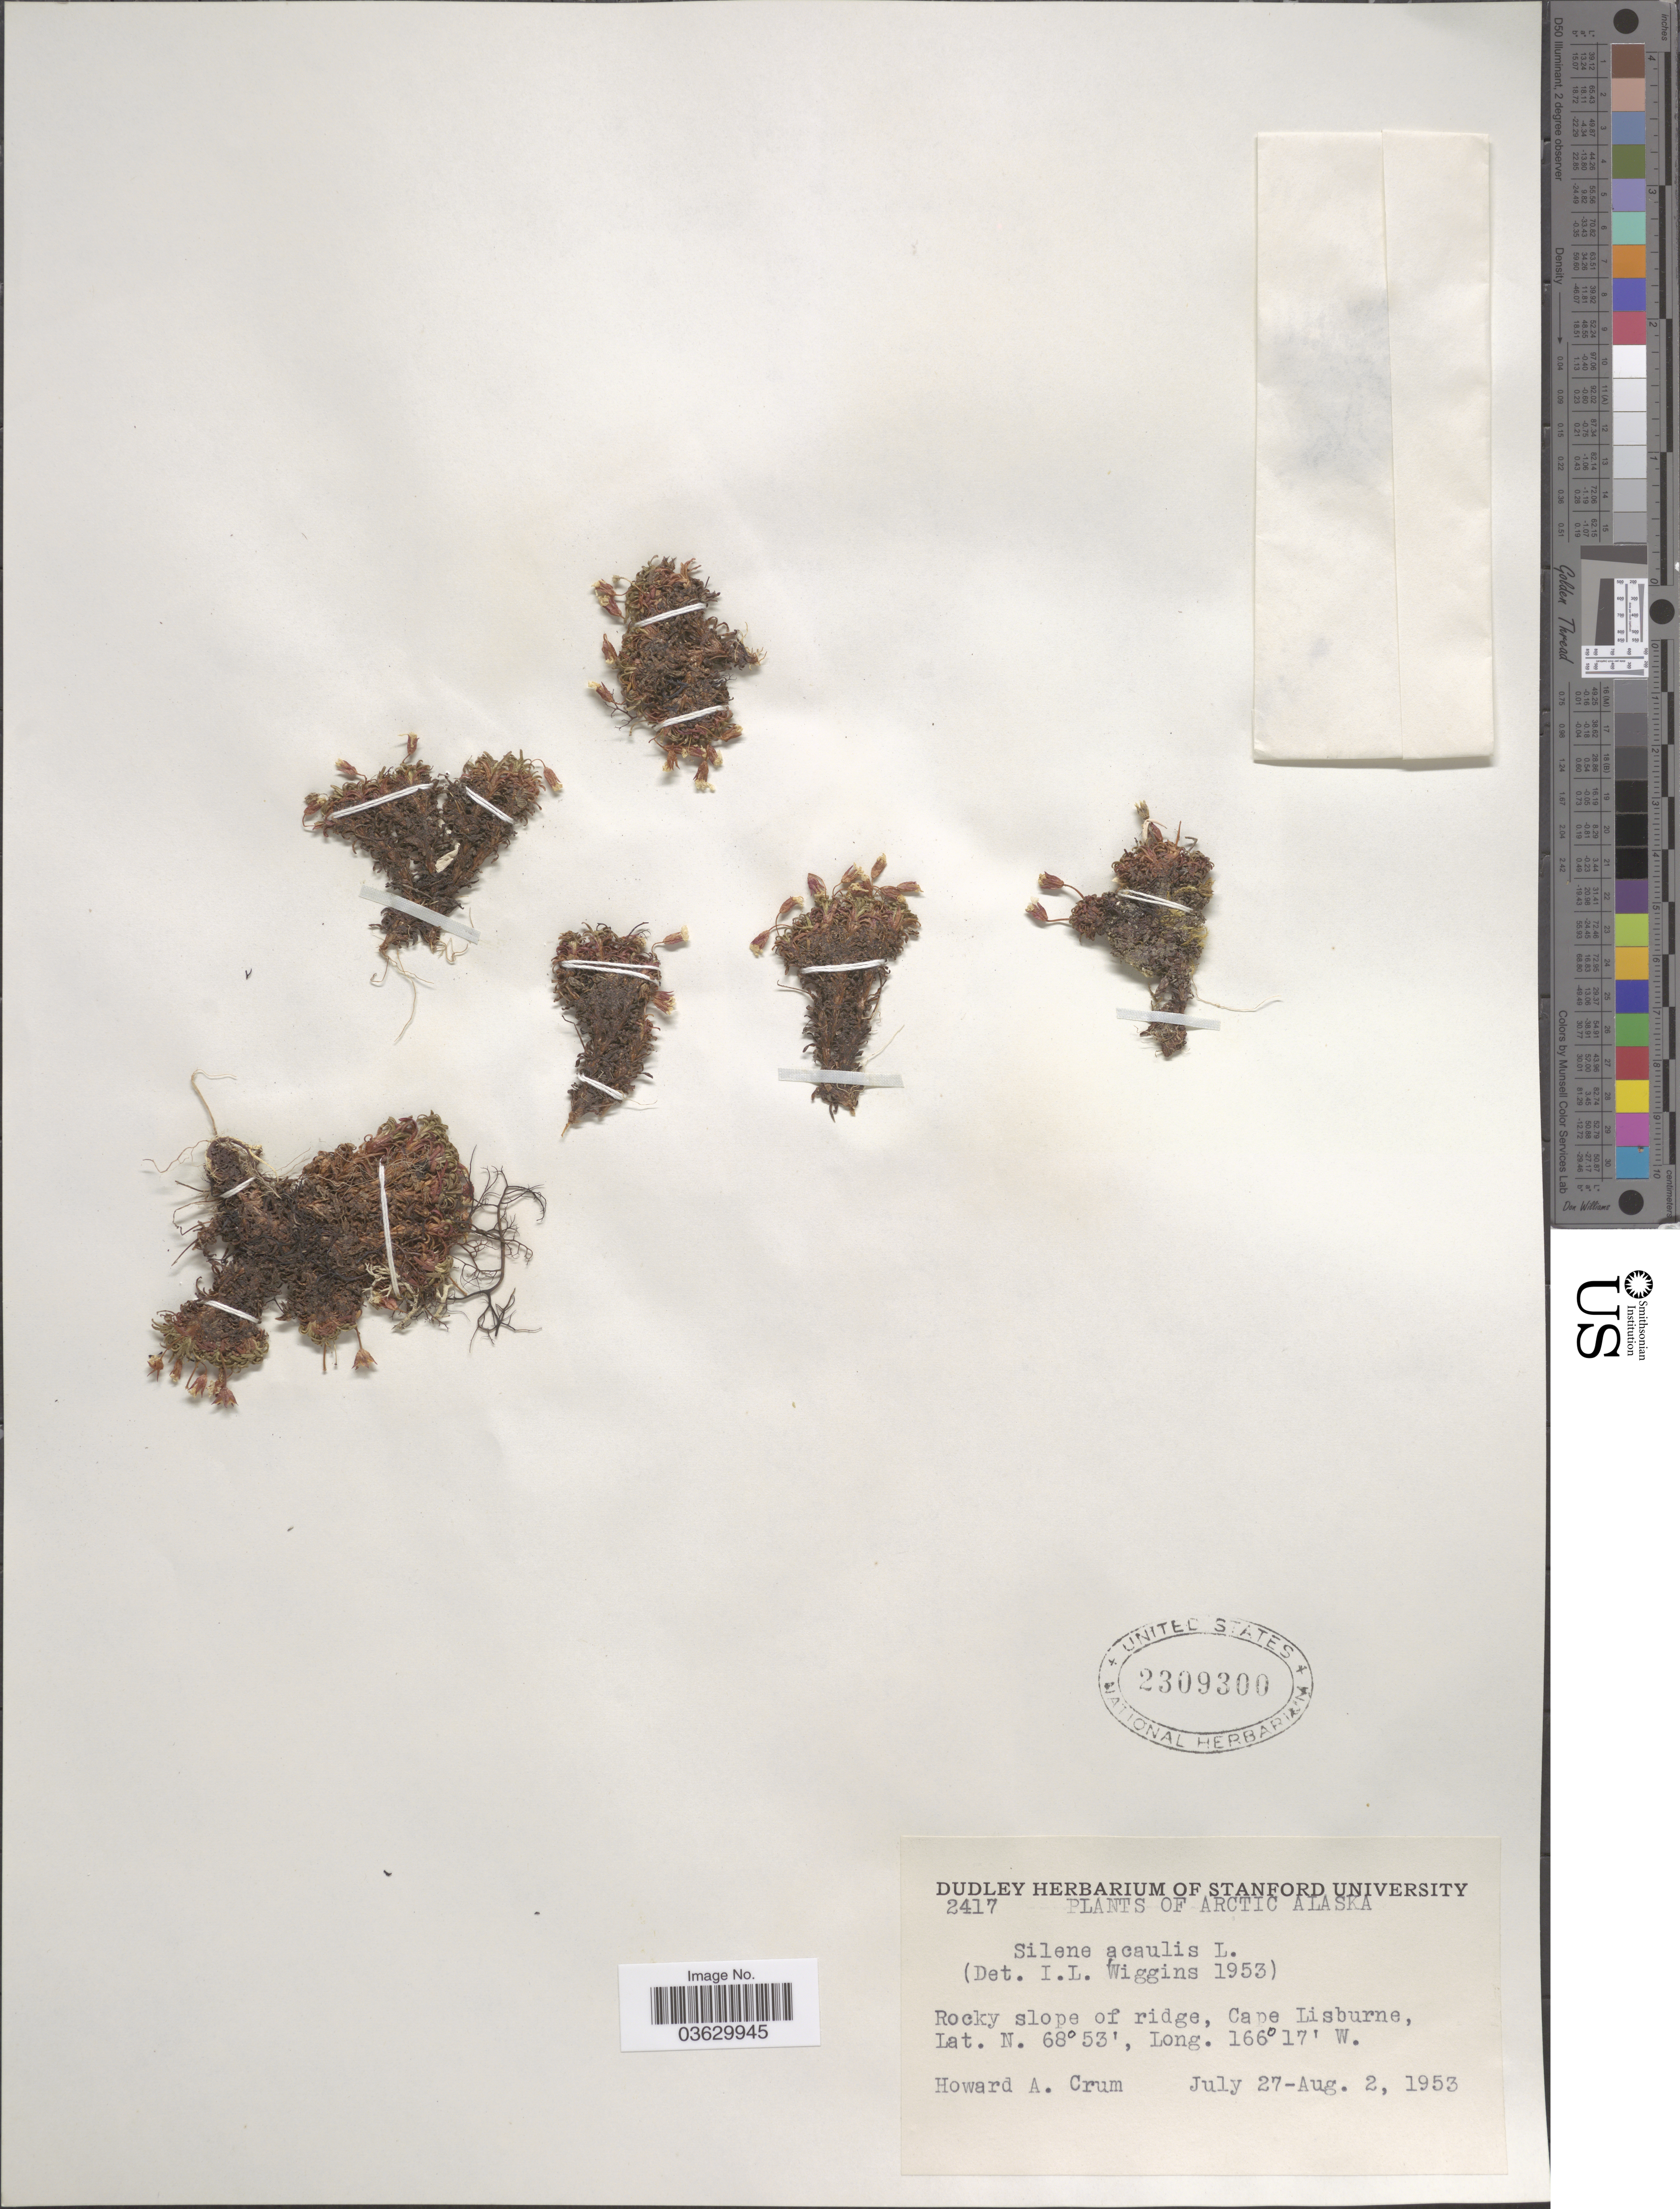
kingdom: Plantae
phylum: Tracheophyta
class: Magnoliopsida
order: Caryophyllales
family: Caryophyllaceae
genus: Silene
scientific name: Silene acaulis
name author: (L.) Jacq.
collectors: H. A. Crum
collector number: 2417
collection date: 1953-07-27/1953-08-02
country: United States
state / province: Alaska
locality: Arctic Alaska. Rocky slope of ridge, Cape Lisburne.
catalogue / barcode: US 2309300